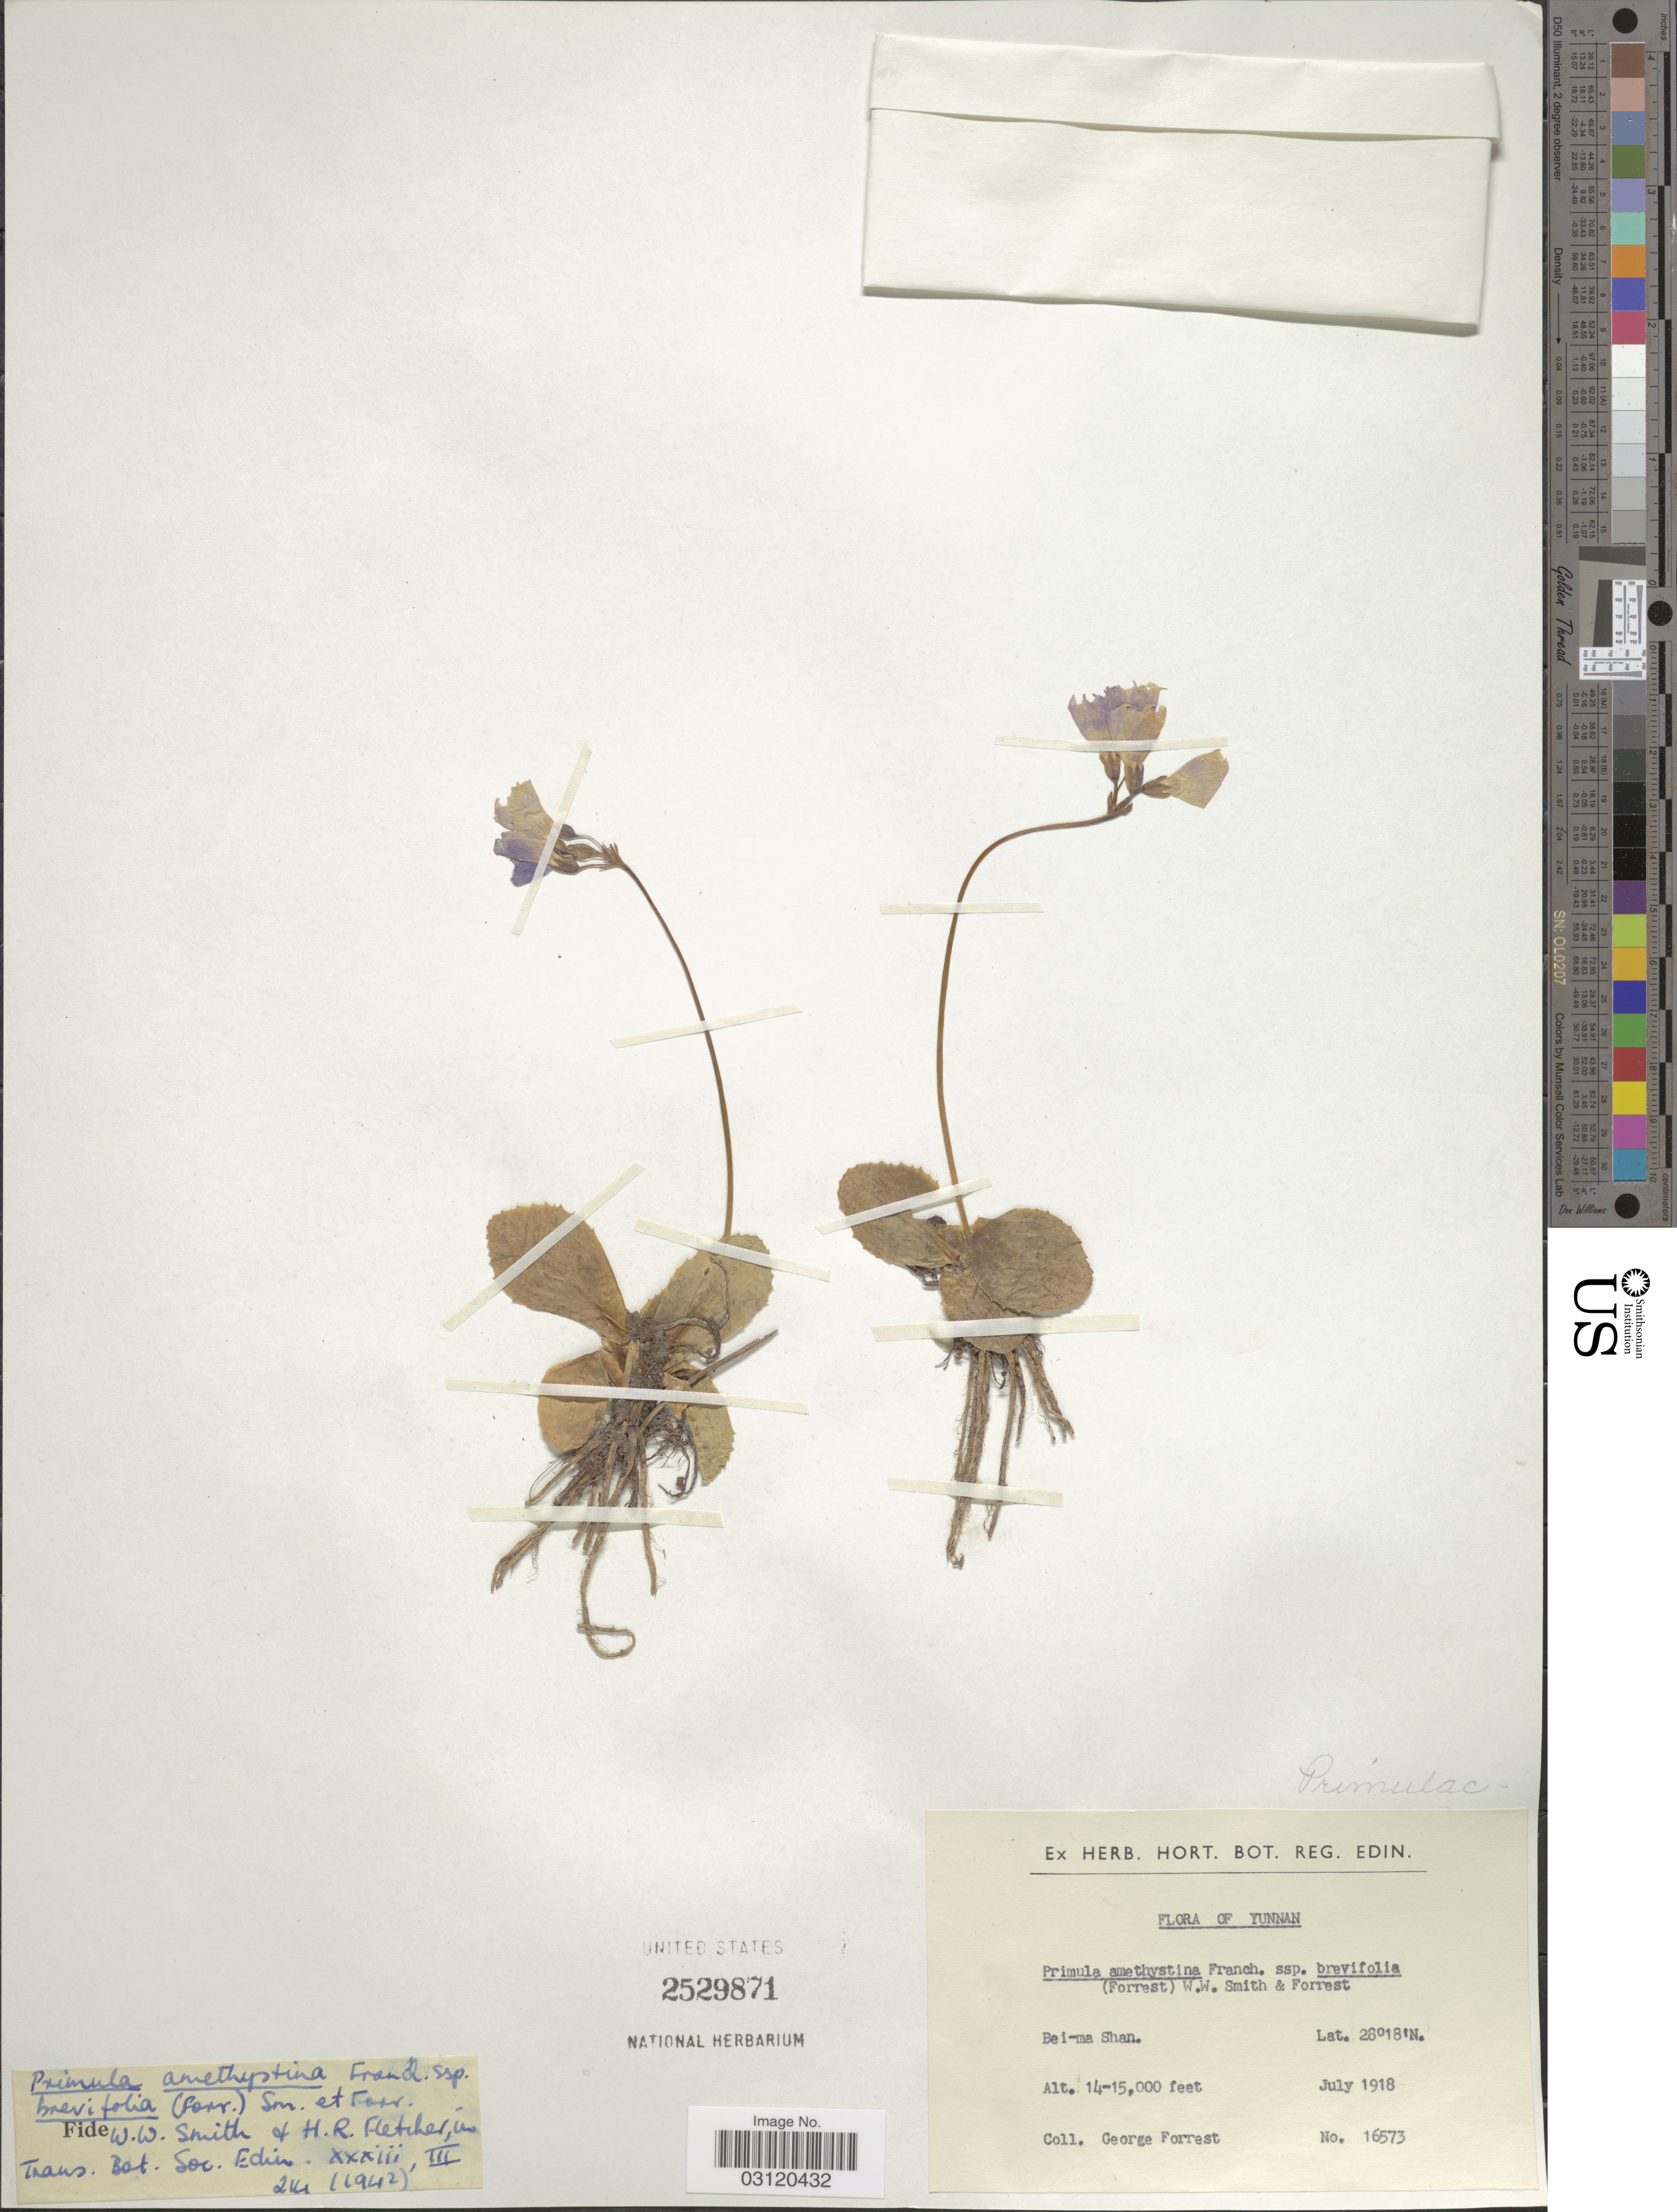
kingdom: Plantae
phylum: Tracheophyta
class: Magnoliopsida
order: Ericales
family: Primulaceae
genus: Primula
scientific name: Primula amethystina subsp. brevifolia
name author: (Forrest) W.W. Sm. & Forrest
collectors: G. Forrest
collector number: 16573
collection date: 1918-07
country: China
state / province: Yunnan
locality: Bei-ma Shan.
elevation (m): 4267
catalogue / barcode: US 2529871